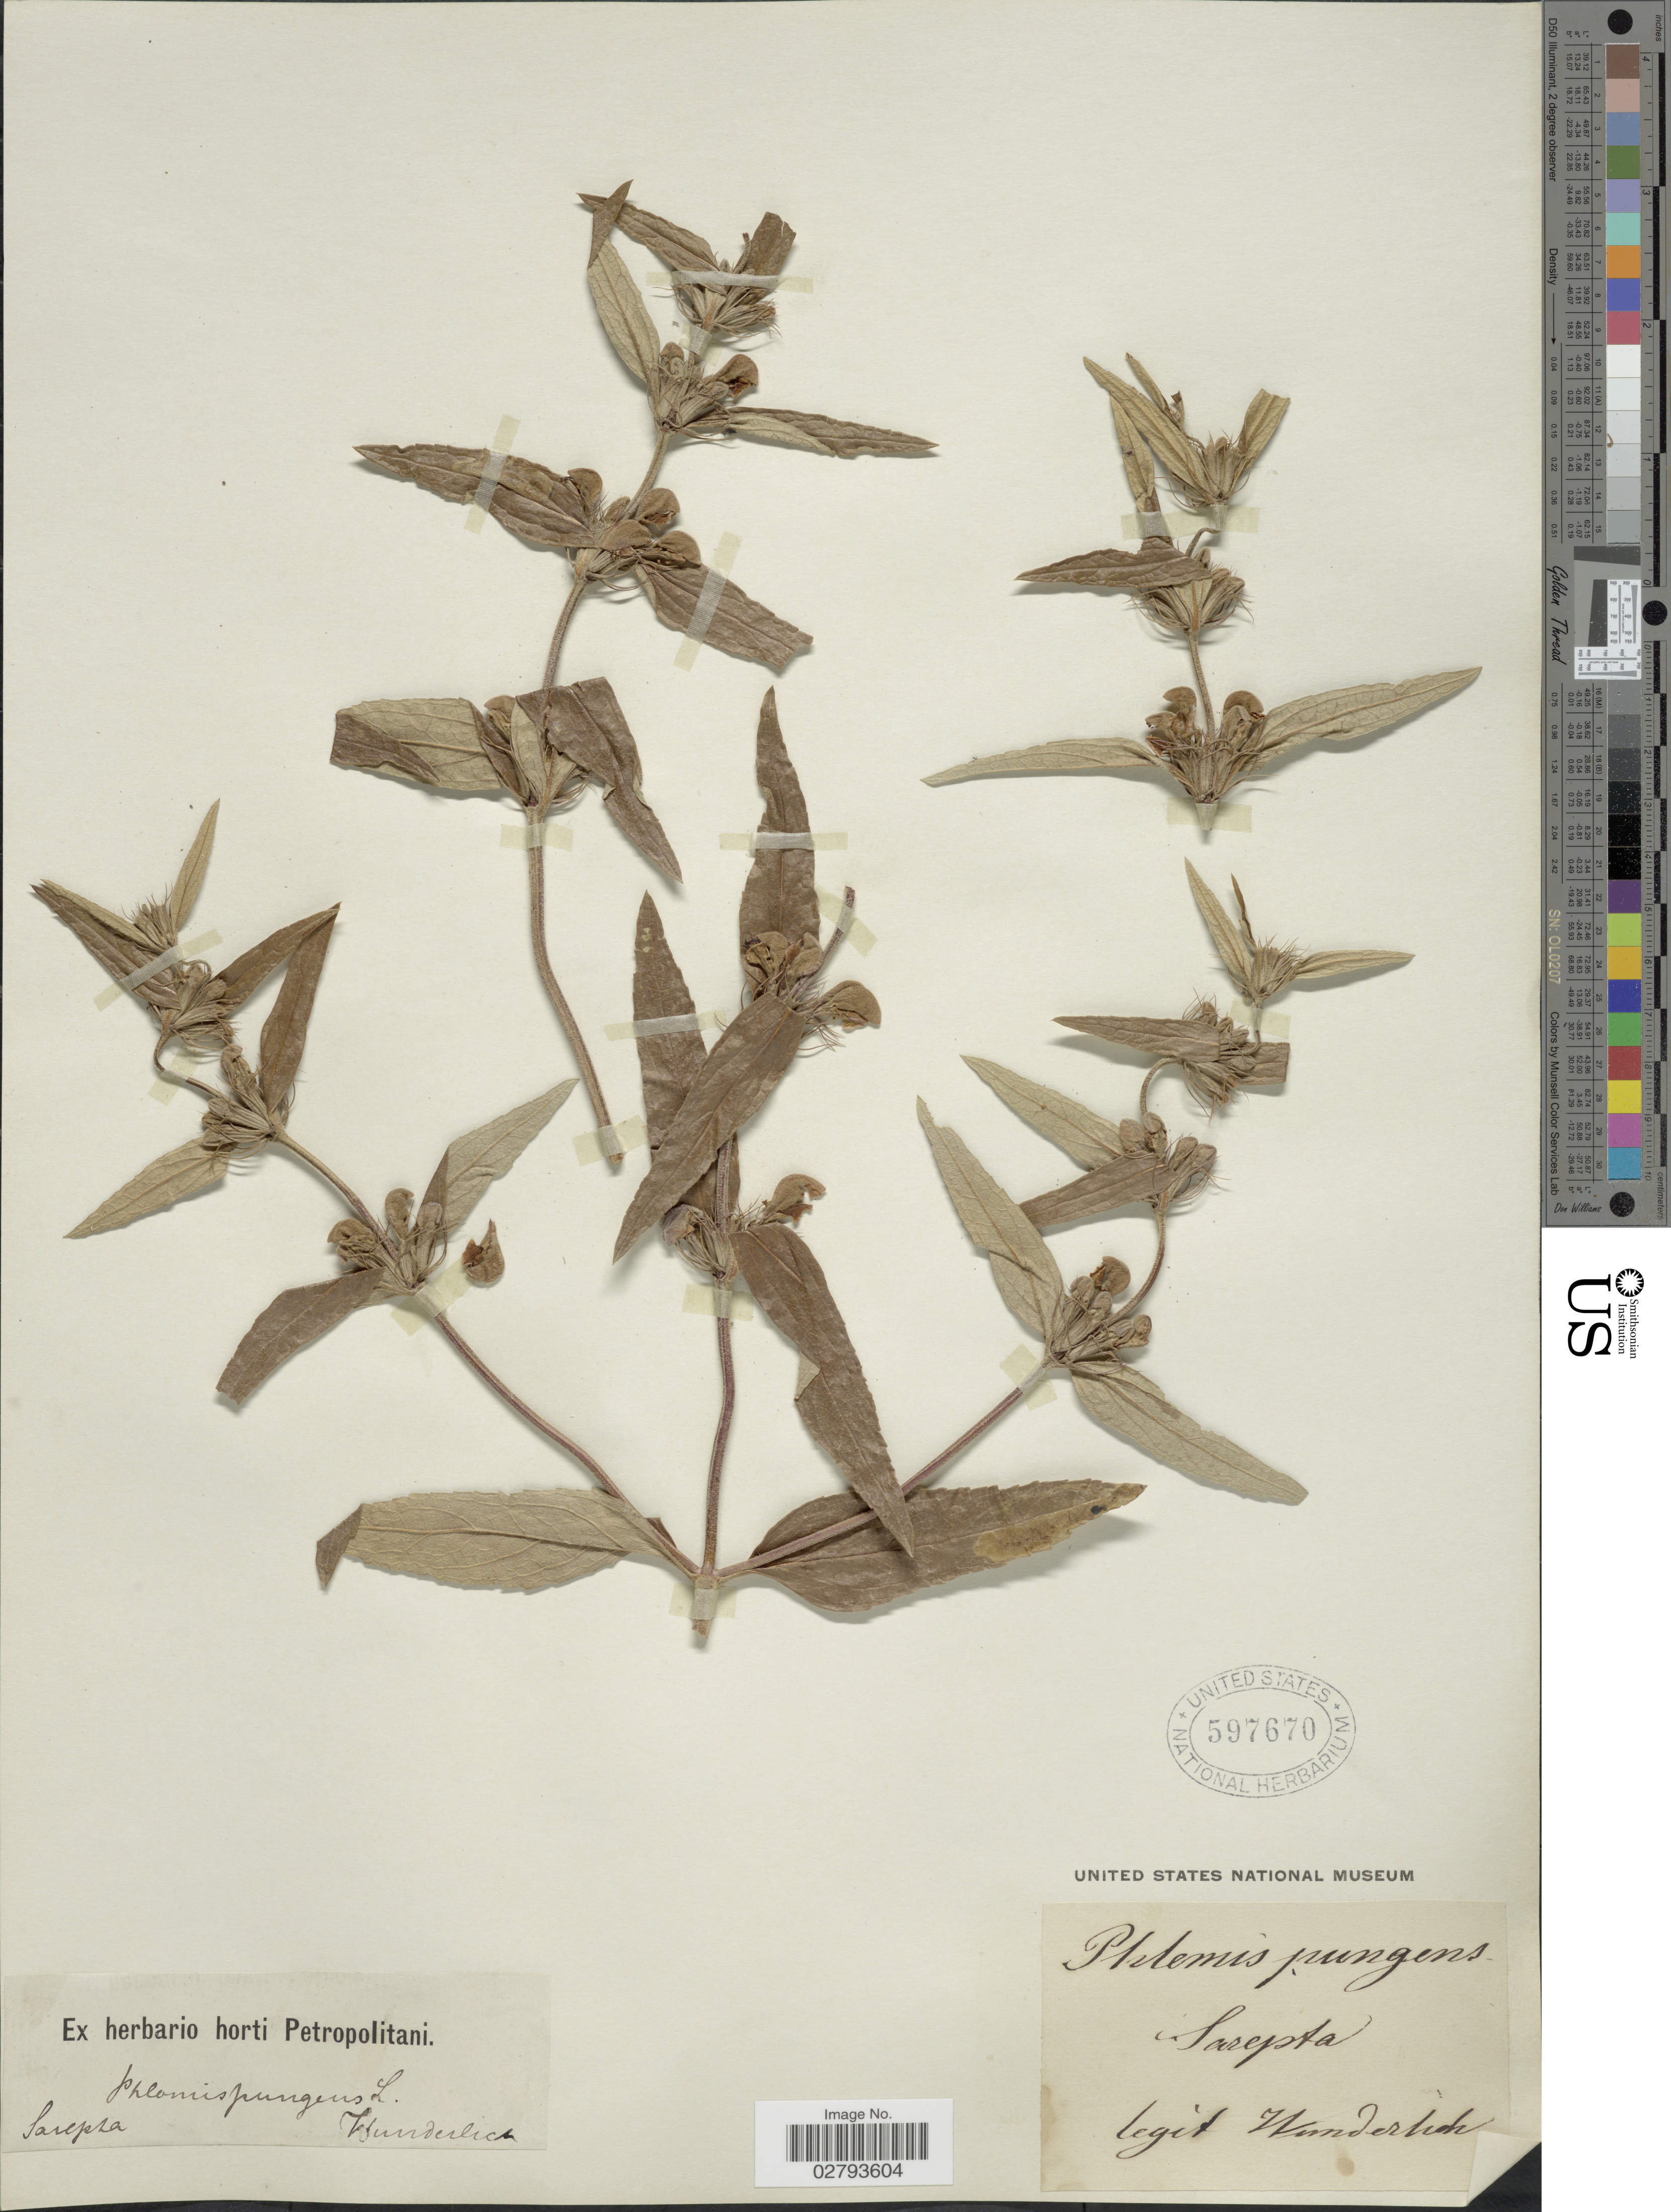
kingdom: Plantae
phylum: Tracheophyta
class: Magnoliopsida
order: Lamiales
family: Lamiaceae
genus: Phlomis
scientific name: Phlomis herba-venti subsp. pungens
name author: Maire ex DeFilipps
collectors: Wunderlich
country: Russian Federation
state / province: Volgograd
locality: Sarepta.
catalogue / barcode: US 597670